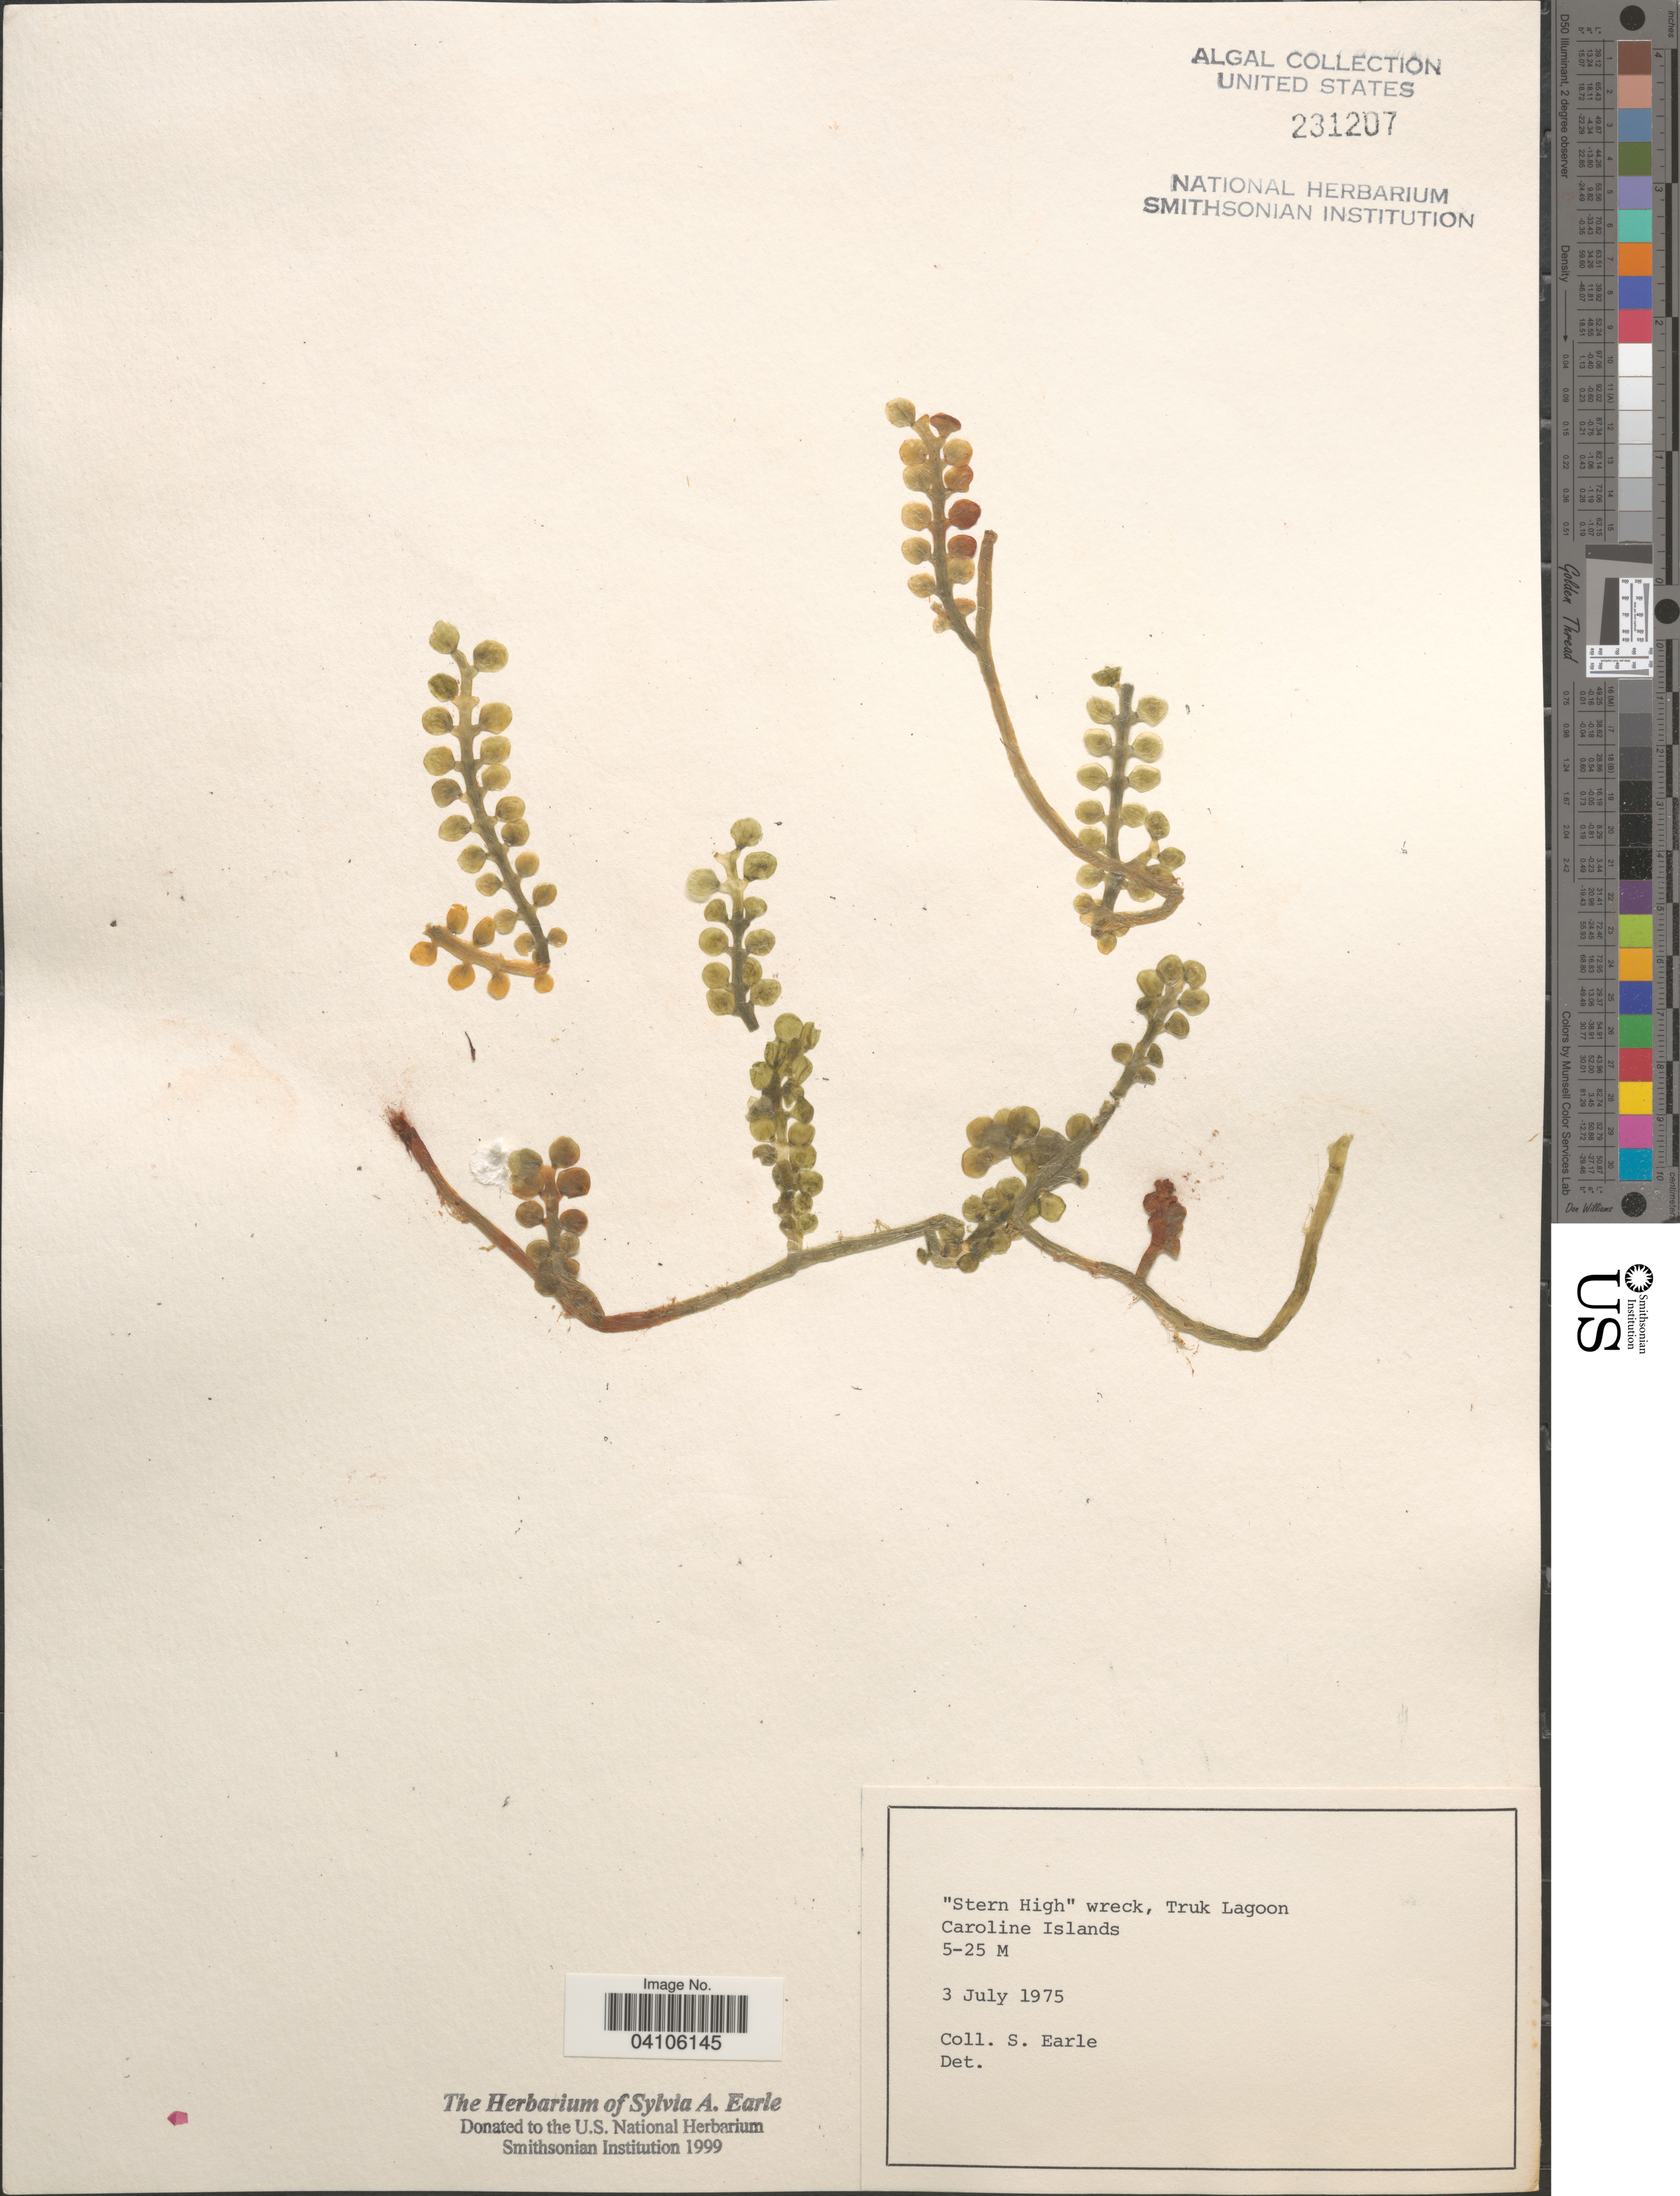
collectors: S. A. Earle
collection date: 1975-07-03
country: Micronesia, Federated States of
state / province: Truk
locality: Stern High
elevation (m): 5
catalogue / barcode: US 231207